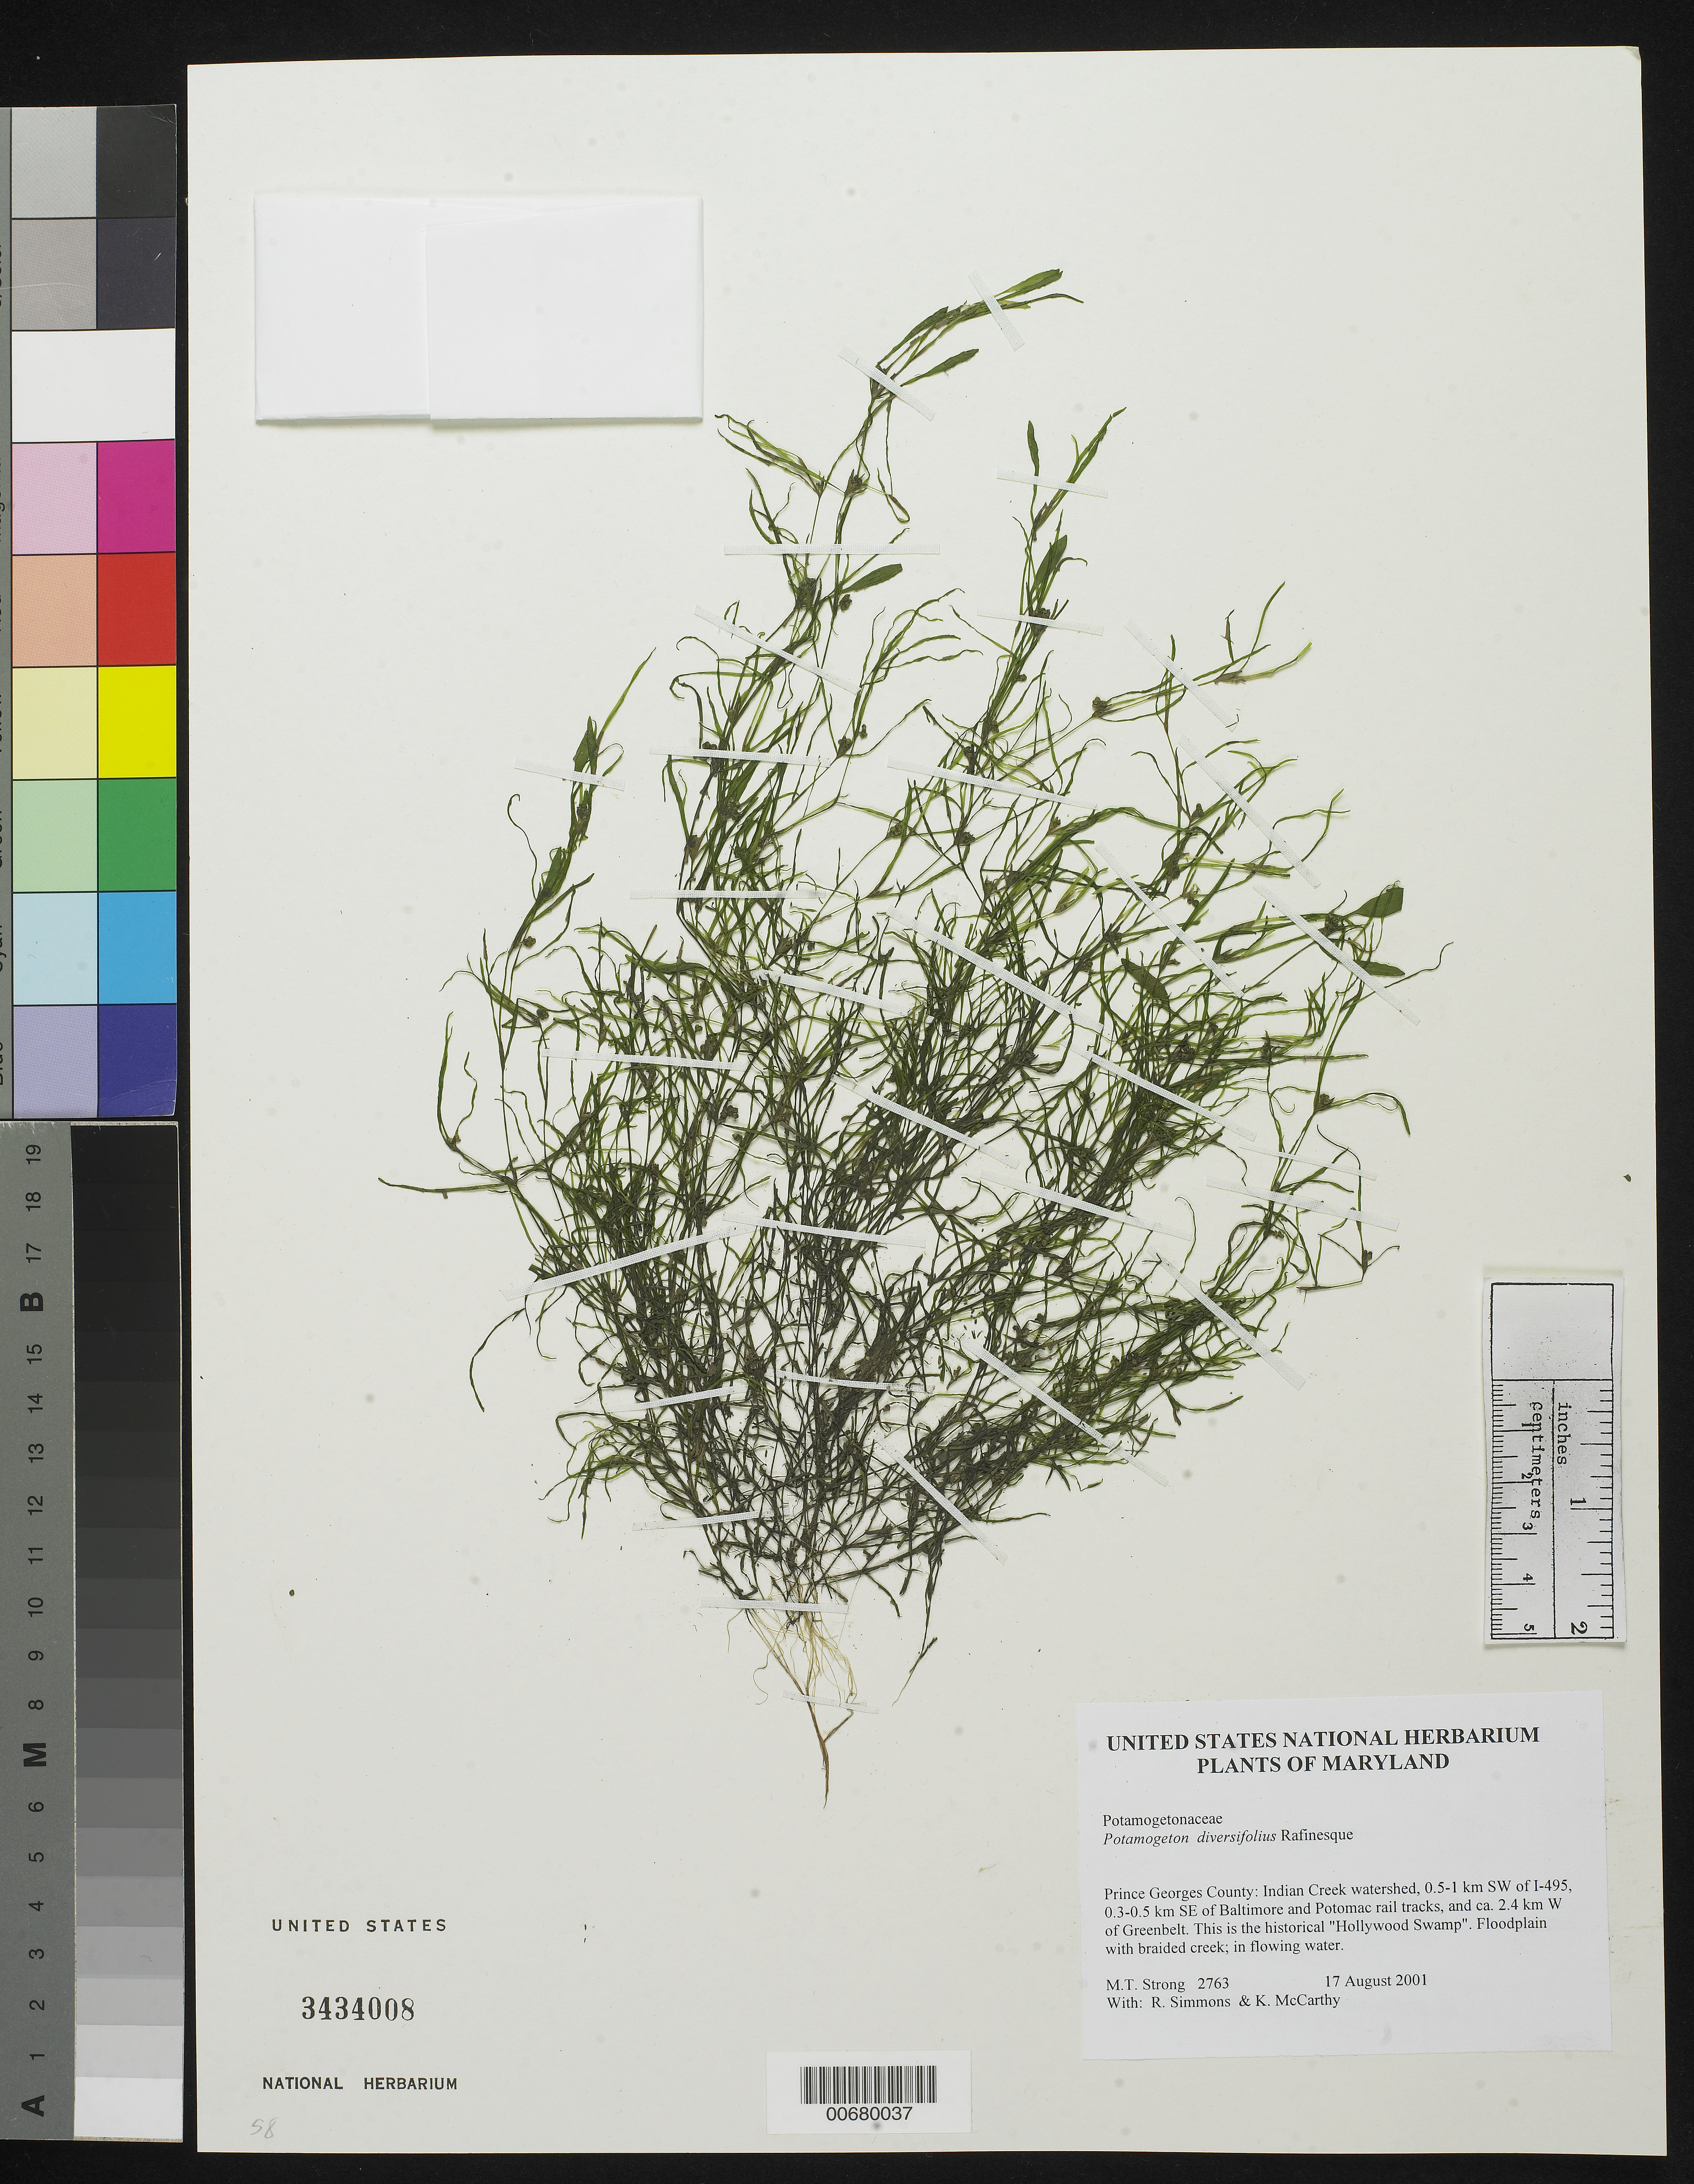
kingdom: Plantae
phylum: Tracheophyta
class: Liliopsida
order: Alismatales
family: Potamogetonaceae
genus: Potamogeton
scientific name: Potamogeton diversifolius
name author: Raf.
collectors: M. T. Strong, R. Simmons & K. McCarthy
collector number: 2763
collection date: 2001-08-17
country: United States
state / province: Maryland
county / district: Prince George's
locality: Prince Georges County: Indian Creek watershed, 0.5-1 km SW of I-495, 0.3-0.5 km SE of Baltimore and Potomac rail tracks, and ca. 2.4 km W of Greenbelt. This is the historical "Hollywood Swamp". Floodplain with braided creek.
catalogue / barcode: US 3434008